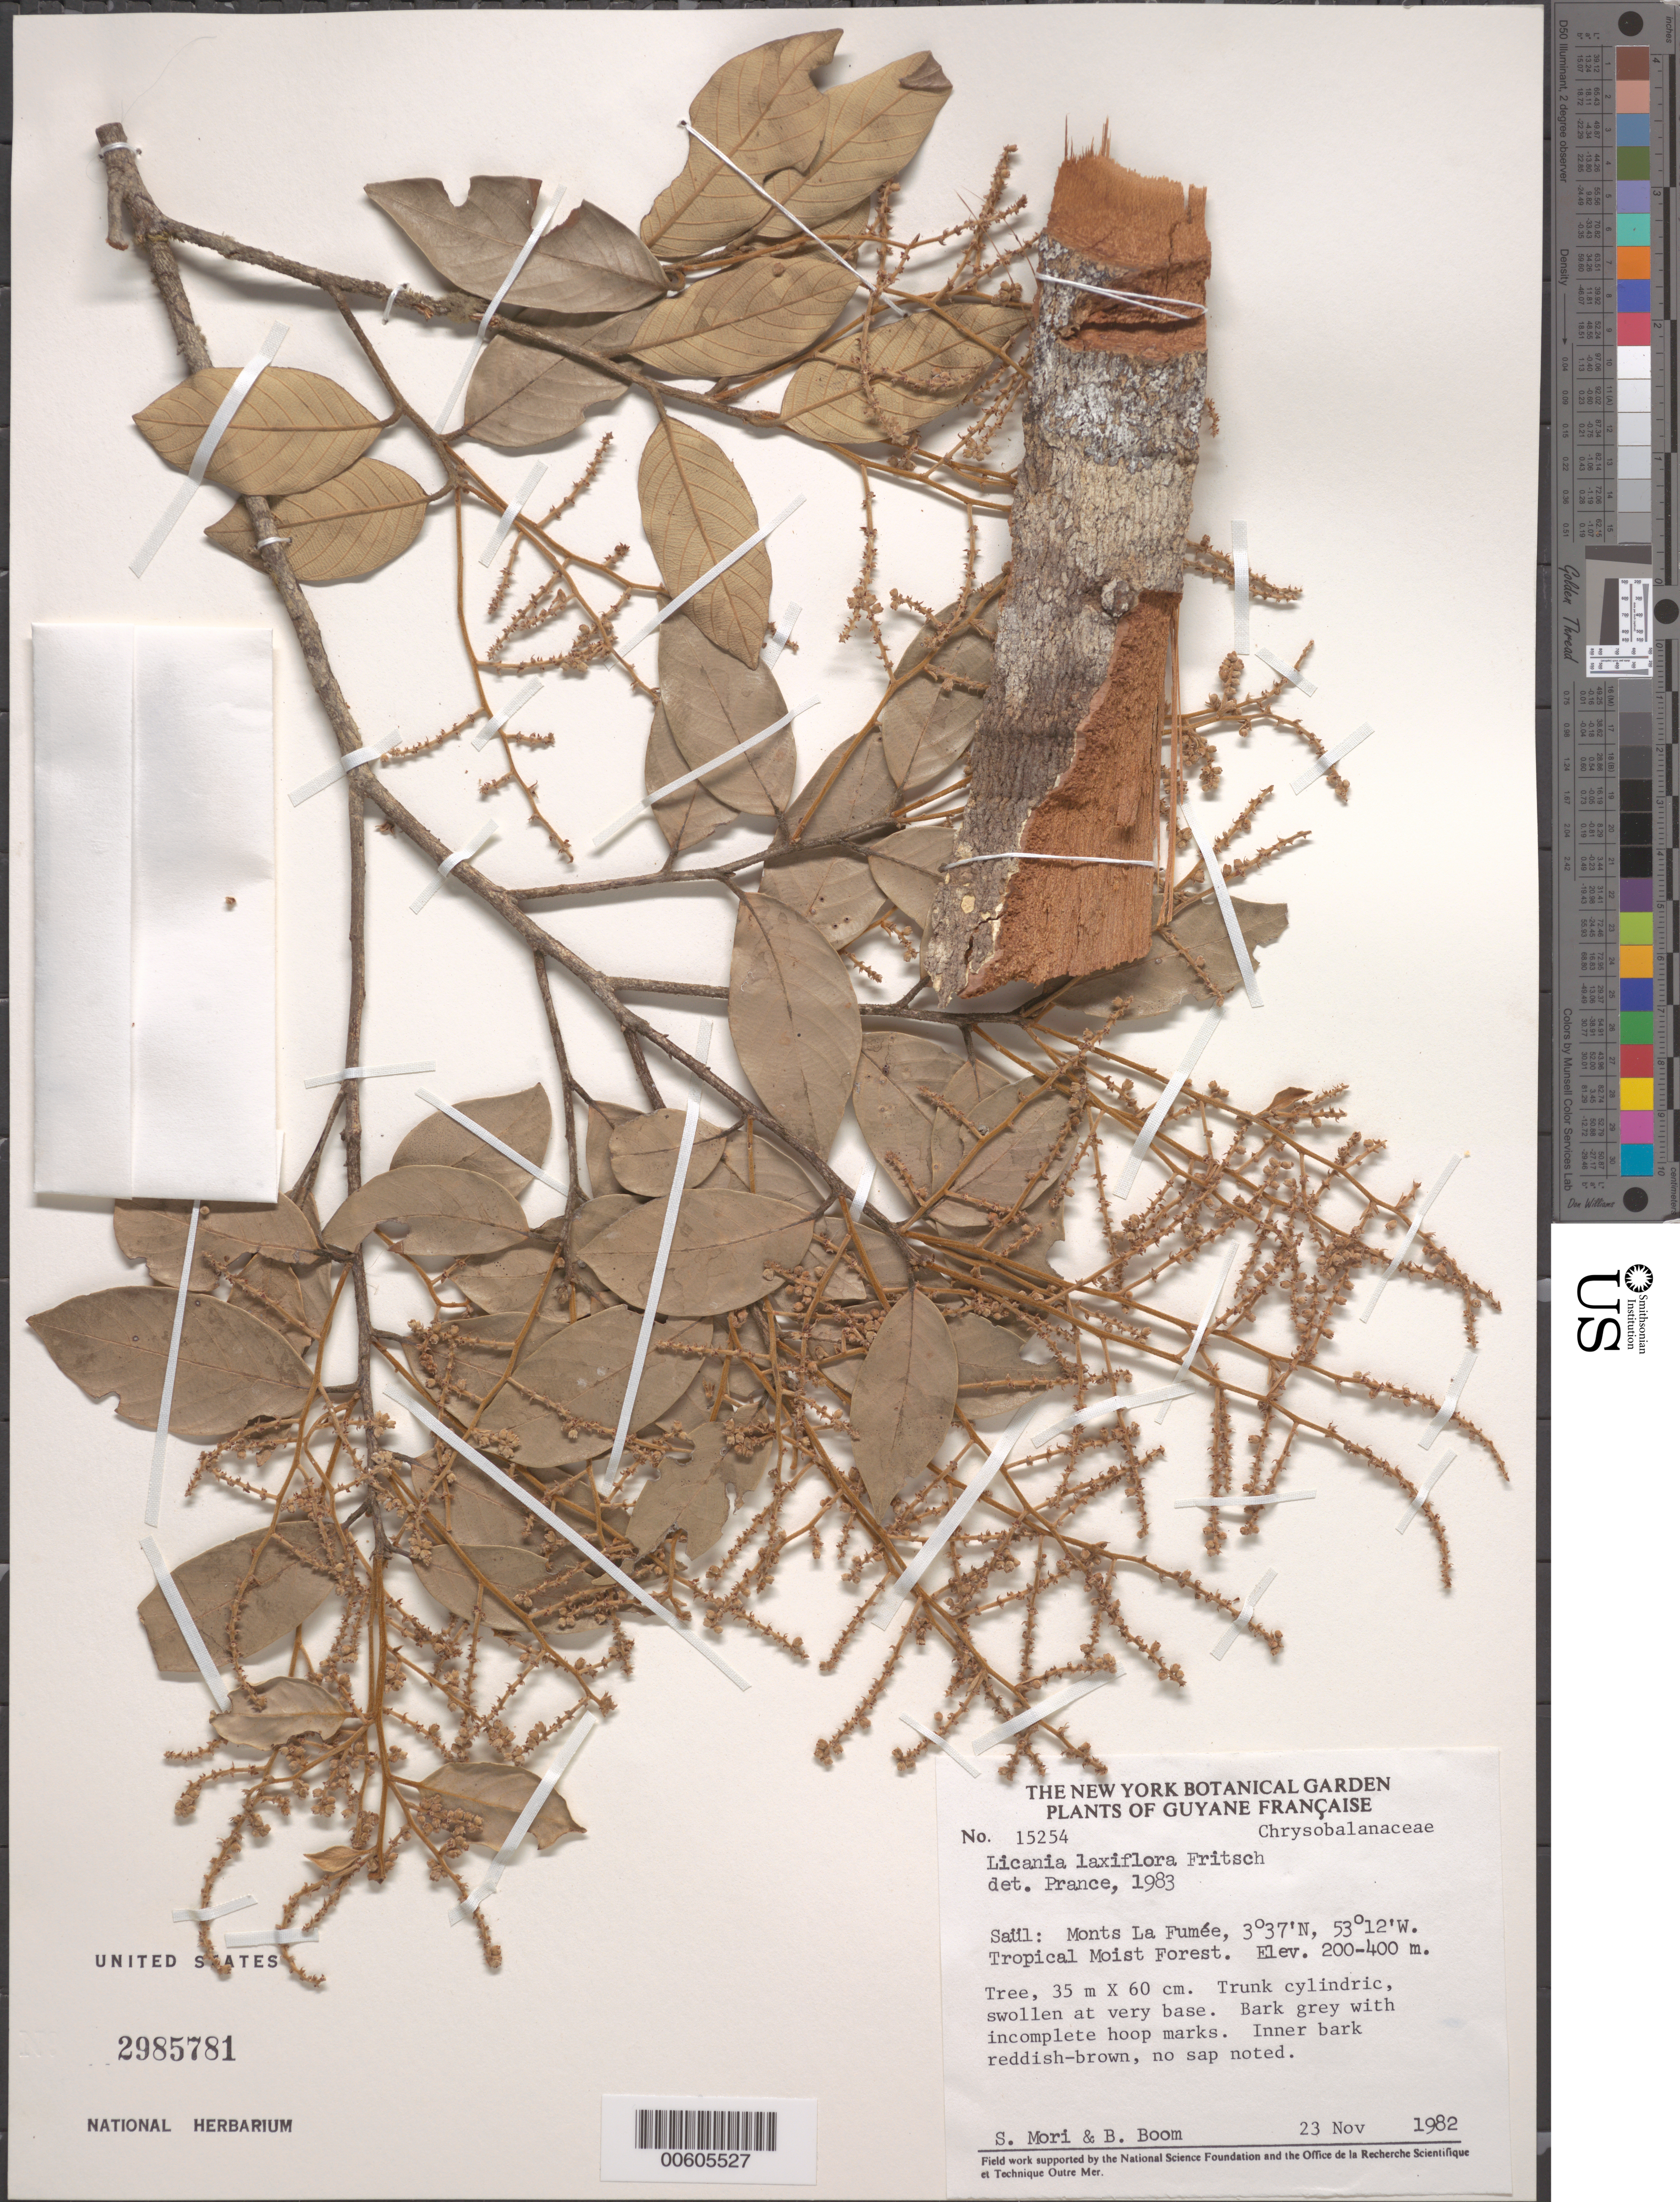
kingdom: Plantae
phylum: Tracheophyta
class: Magnoliopsida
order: Malpighiales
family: Chrysobalanaceae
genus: Licania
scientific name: Licania laxiflora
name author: Fritsch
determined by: Prance, G. T.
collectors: S. Mori & B. M. Boom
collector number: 15254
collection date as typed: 23-Nov-82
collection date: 1982-11-23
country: French Guiana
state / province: Saint-Laurent-du-Maroni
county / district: Saül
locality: Saül, Monts La Fumée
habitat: Tropical moist forest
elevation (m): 200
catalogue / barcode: US 2985781